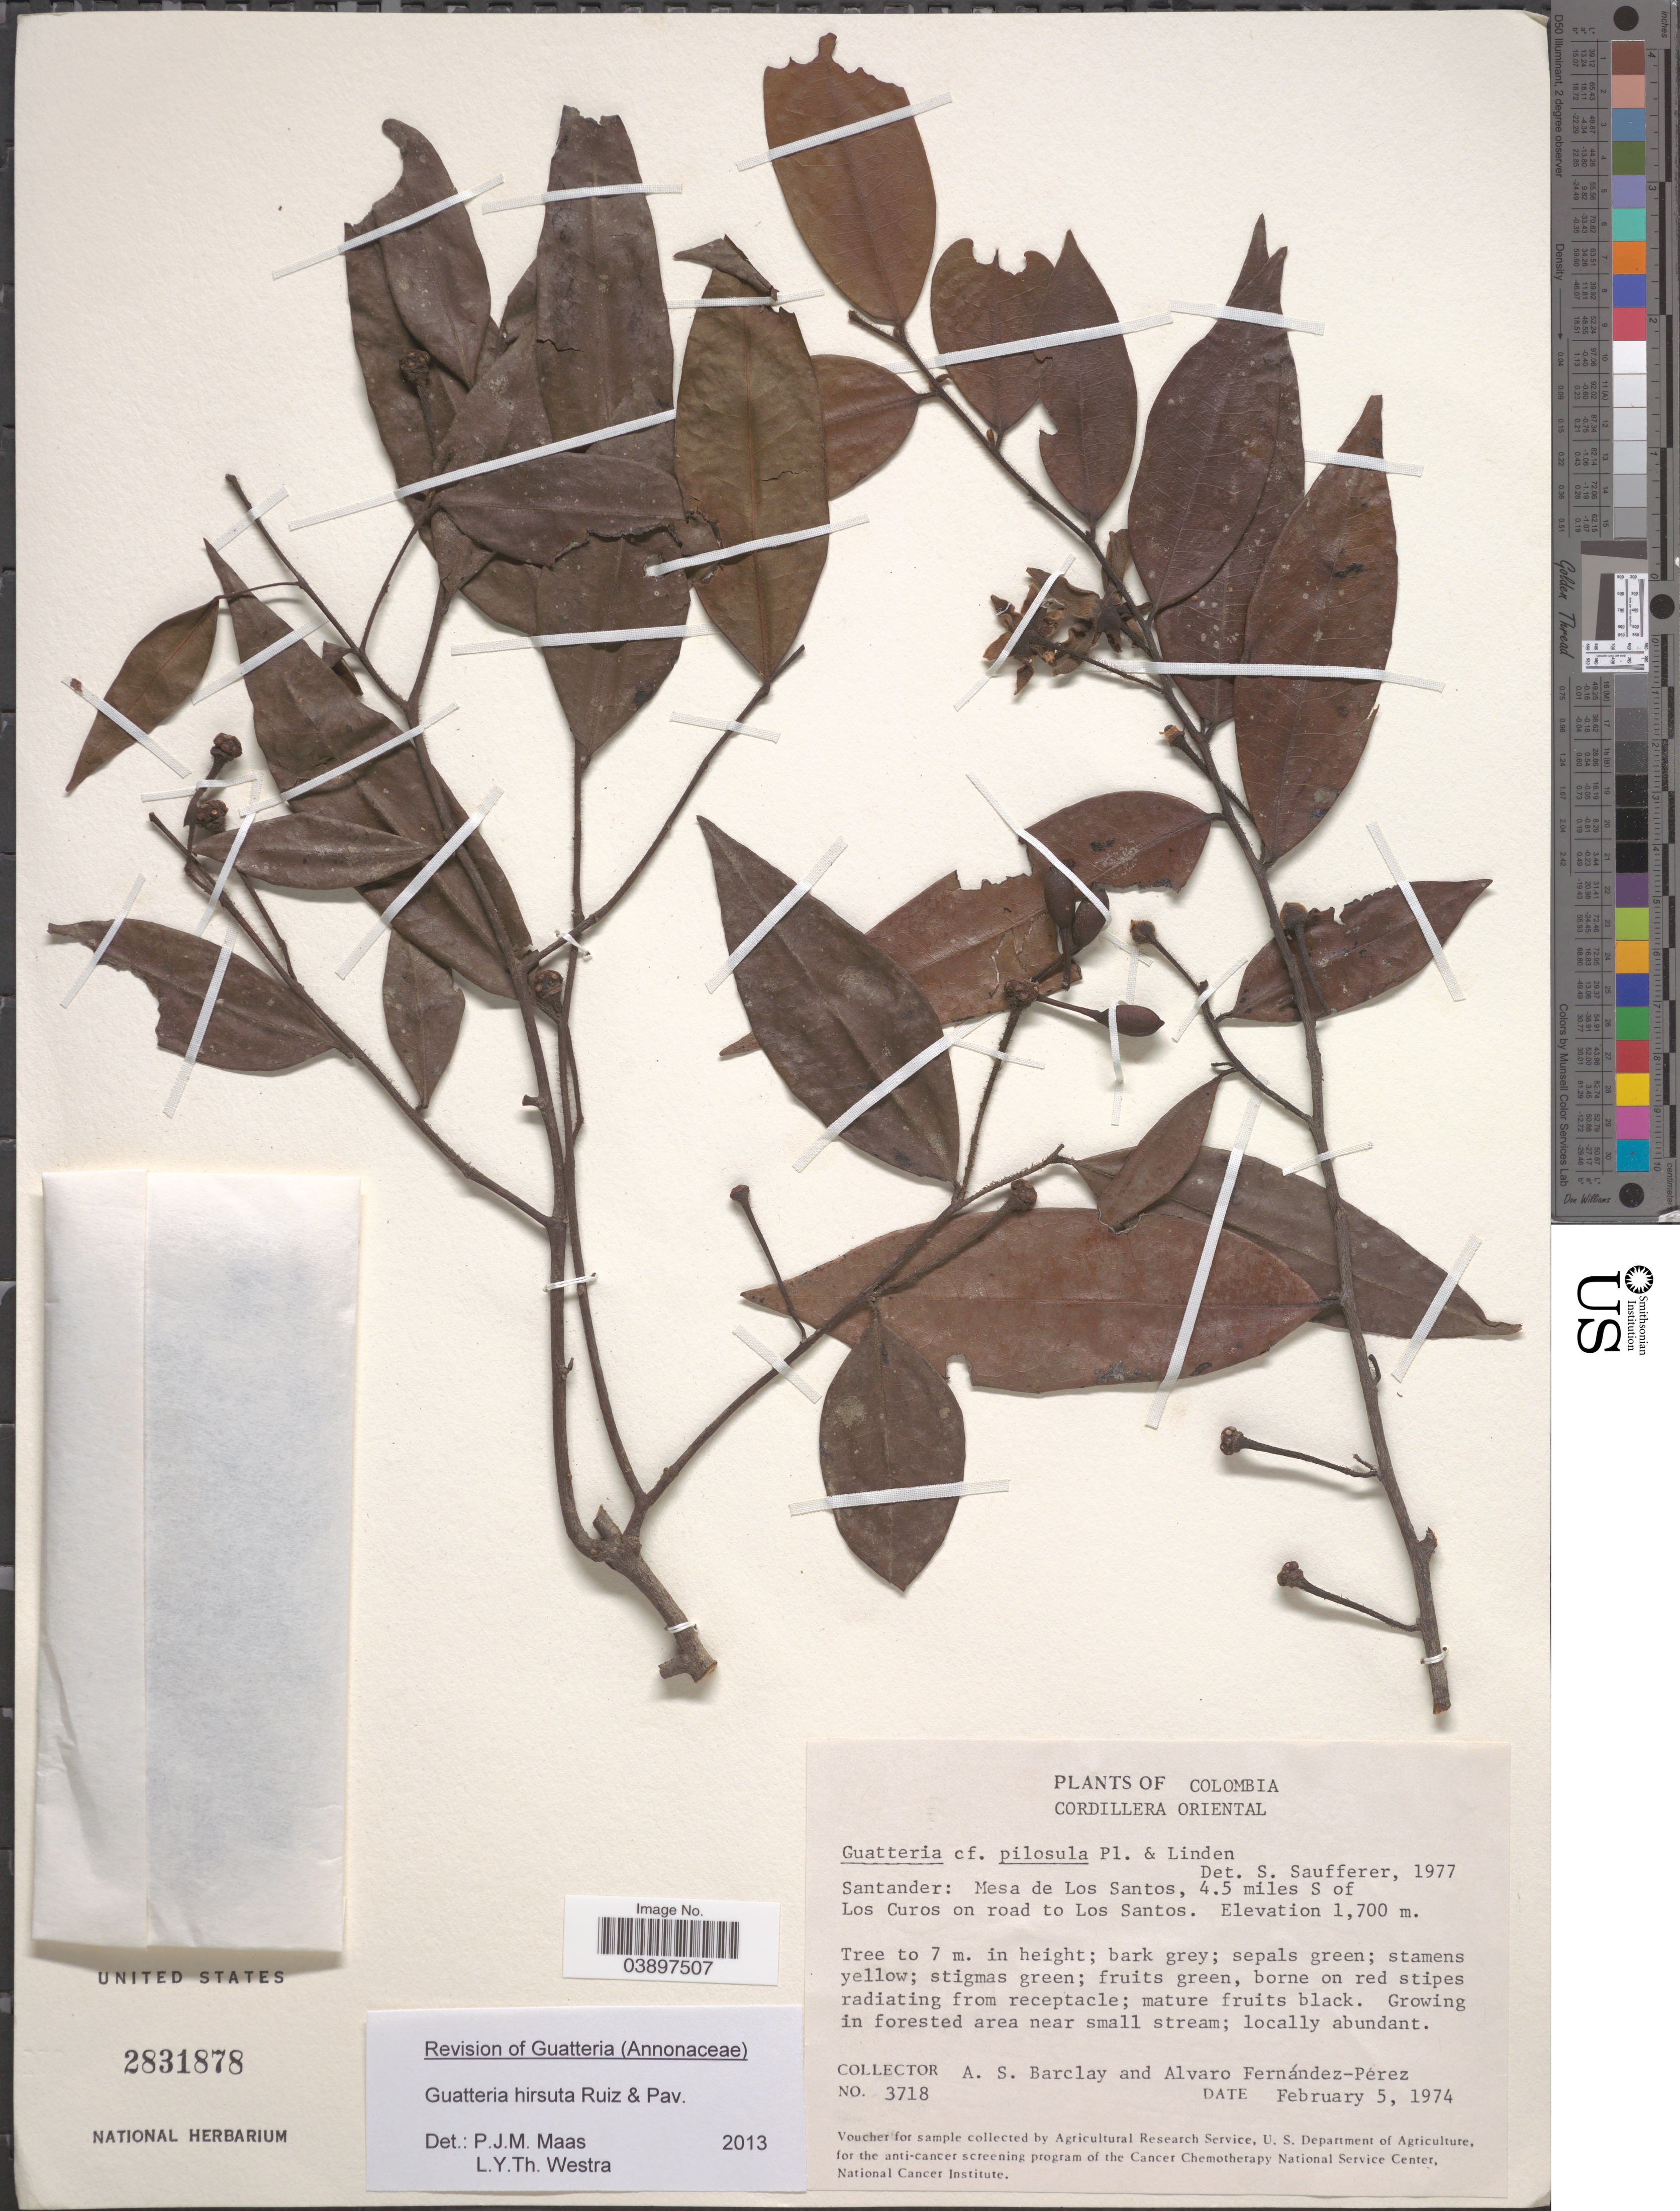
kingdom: Plantae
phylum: Tracheophyta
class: Magnoliopsida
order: Magnoliales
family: Annonaceae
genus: Guatteria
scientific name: Guatteria hirsuta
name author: Ruiz & Pav.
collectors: A. S. Barclay & A. Fernández-Pérez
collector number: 3718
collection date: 1974-02-05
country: Colombia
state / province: Santander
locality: Cordillera Oriental. Mesa de Los Santos, 4.5 miles S of Los Curos on road to Los Santos.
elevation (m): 1700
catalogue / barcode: US 2831878